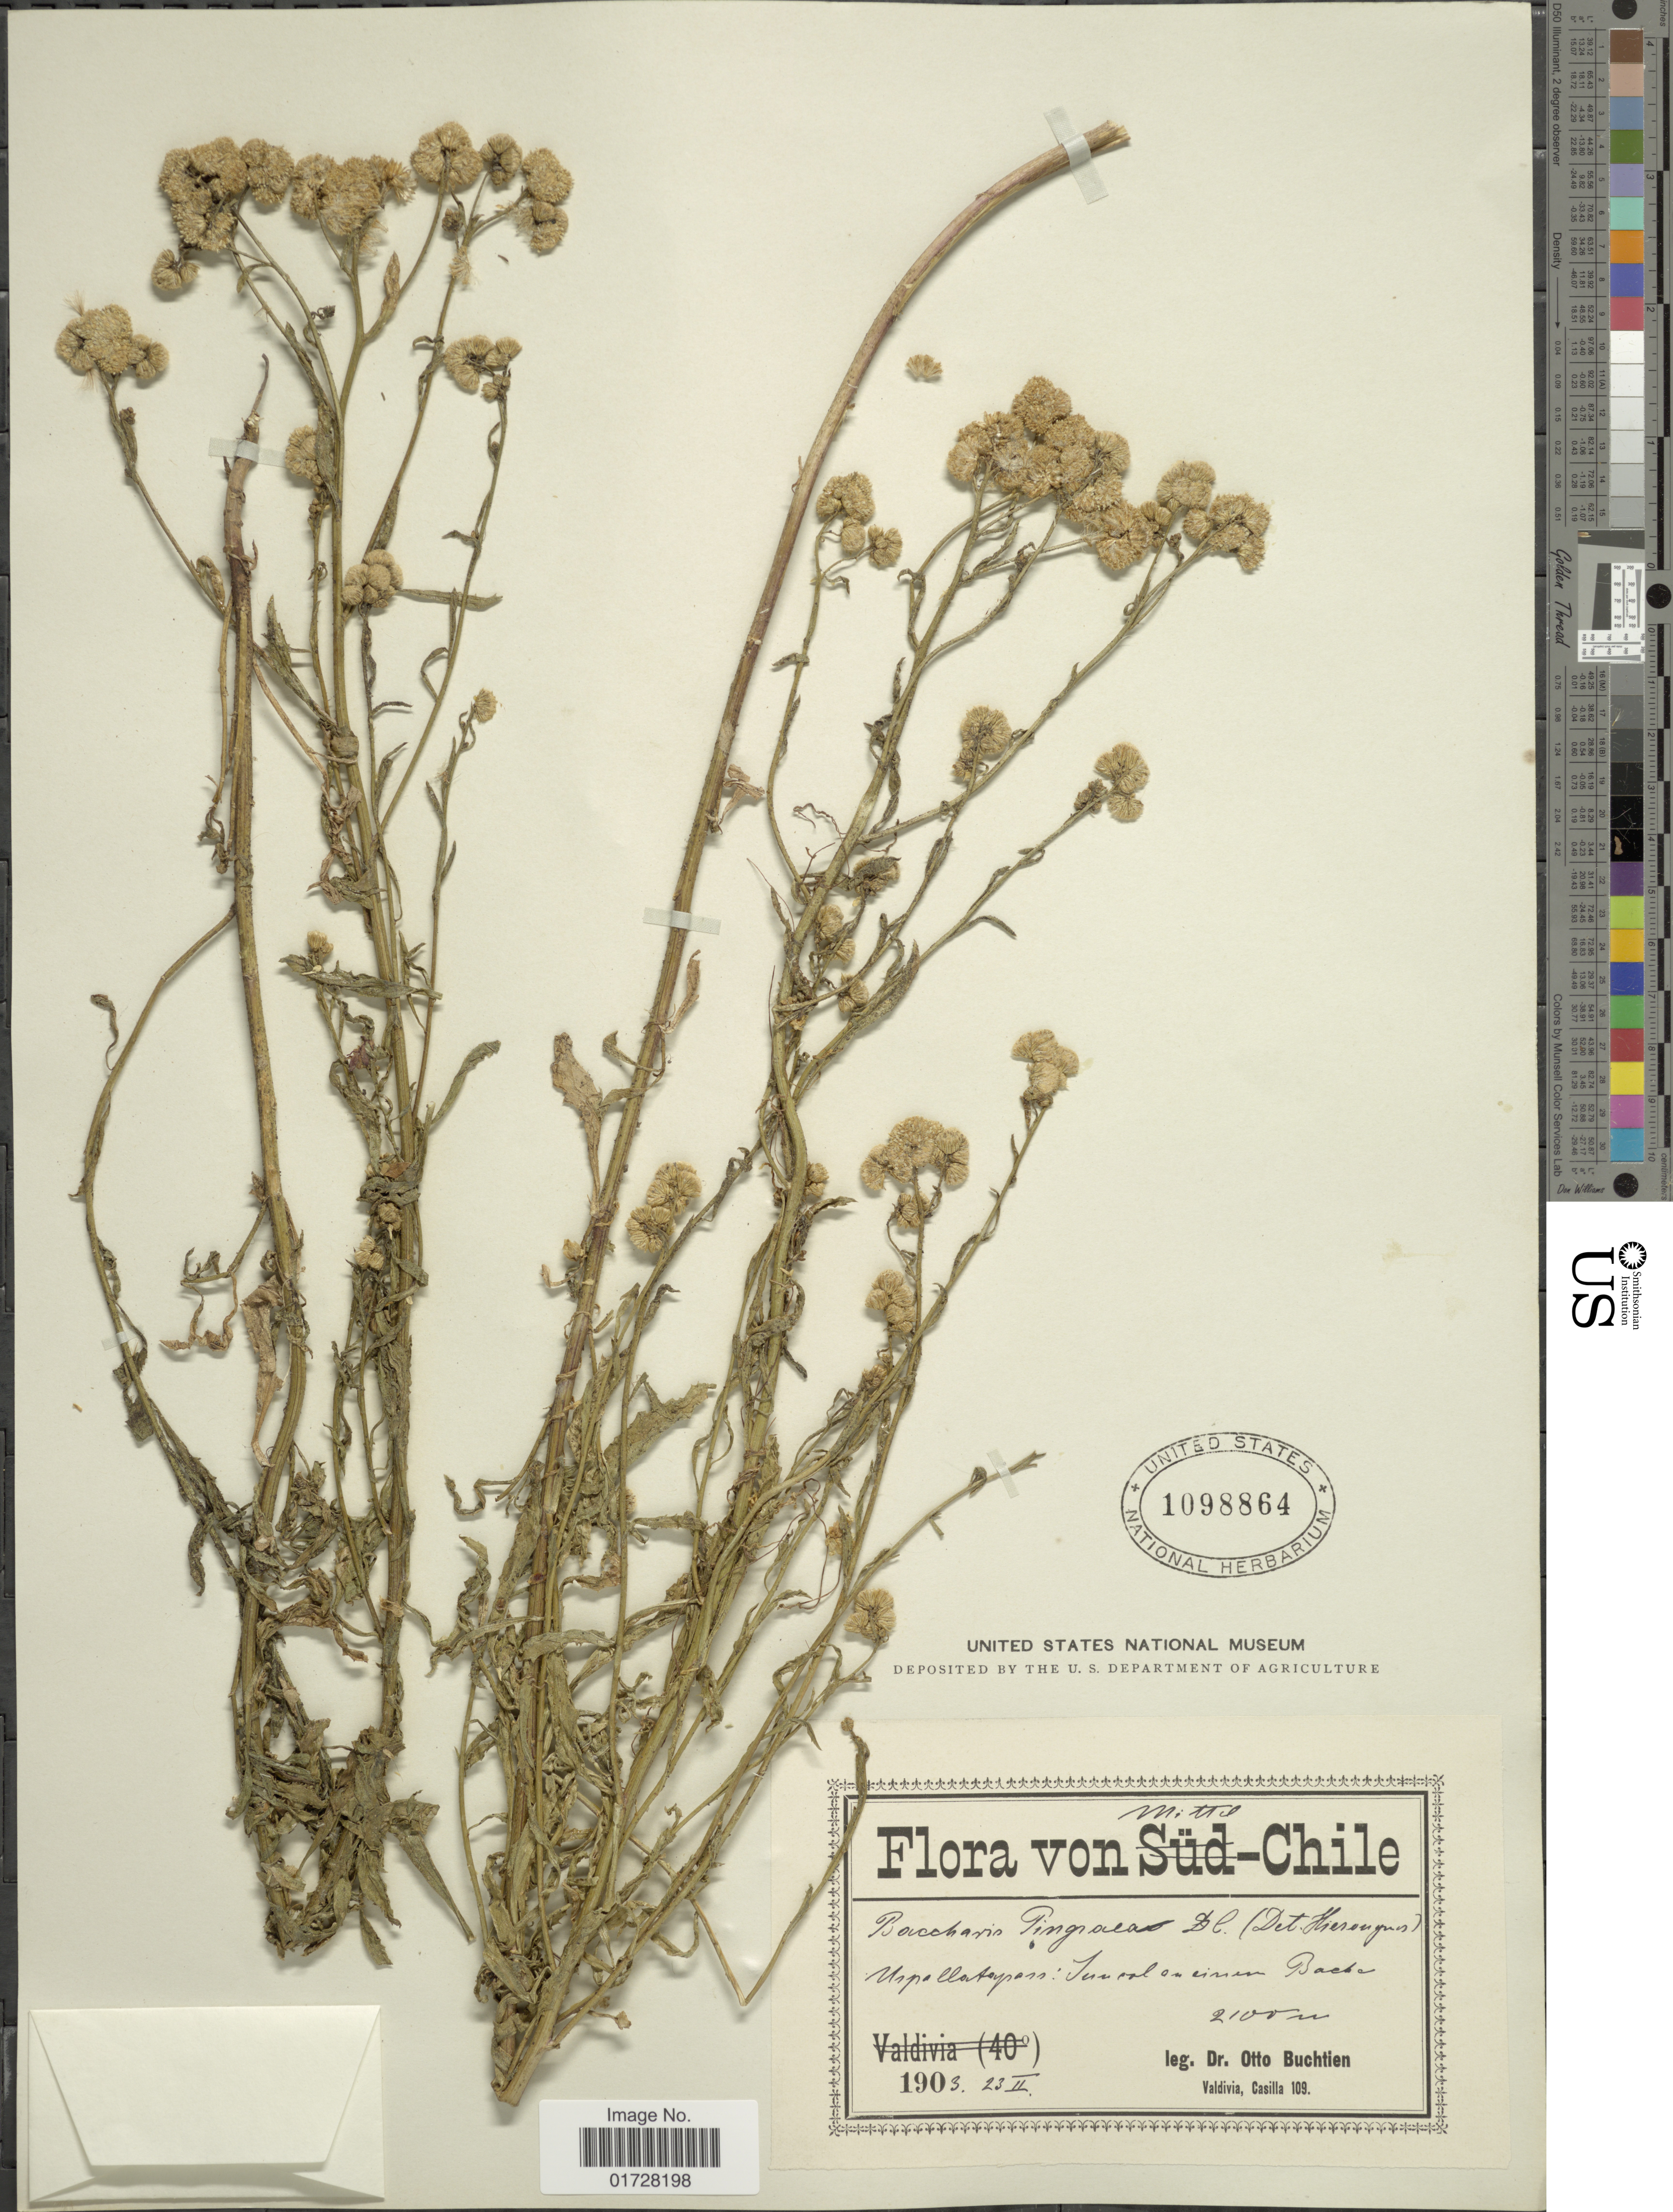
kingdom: Plantae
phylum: Tracheophyta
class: Magnoliopsida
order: Asterales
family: Asteraceae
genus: Baccharis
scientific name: Baccharis pingraea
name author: DC.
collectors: O. Buchtien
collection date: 1903-02-23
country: Chile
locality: Mitta-Chile, Uspallata pass, Juncal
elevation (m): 2100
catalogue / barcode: US 1098864